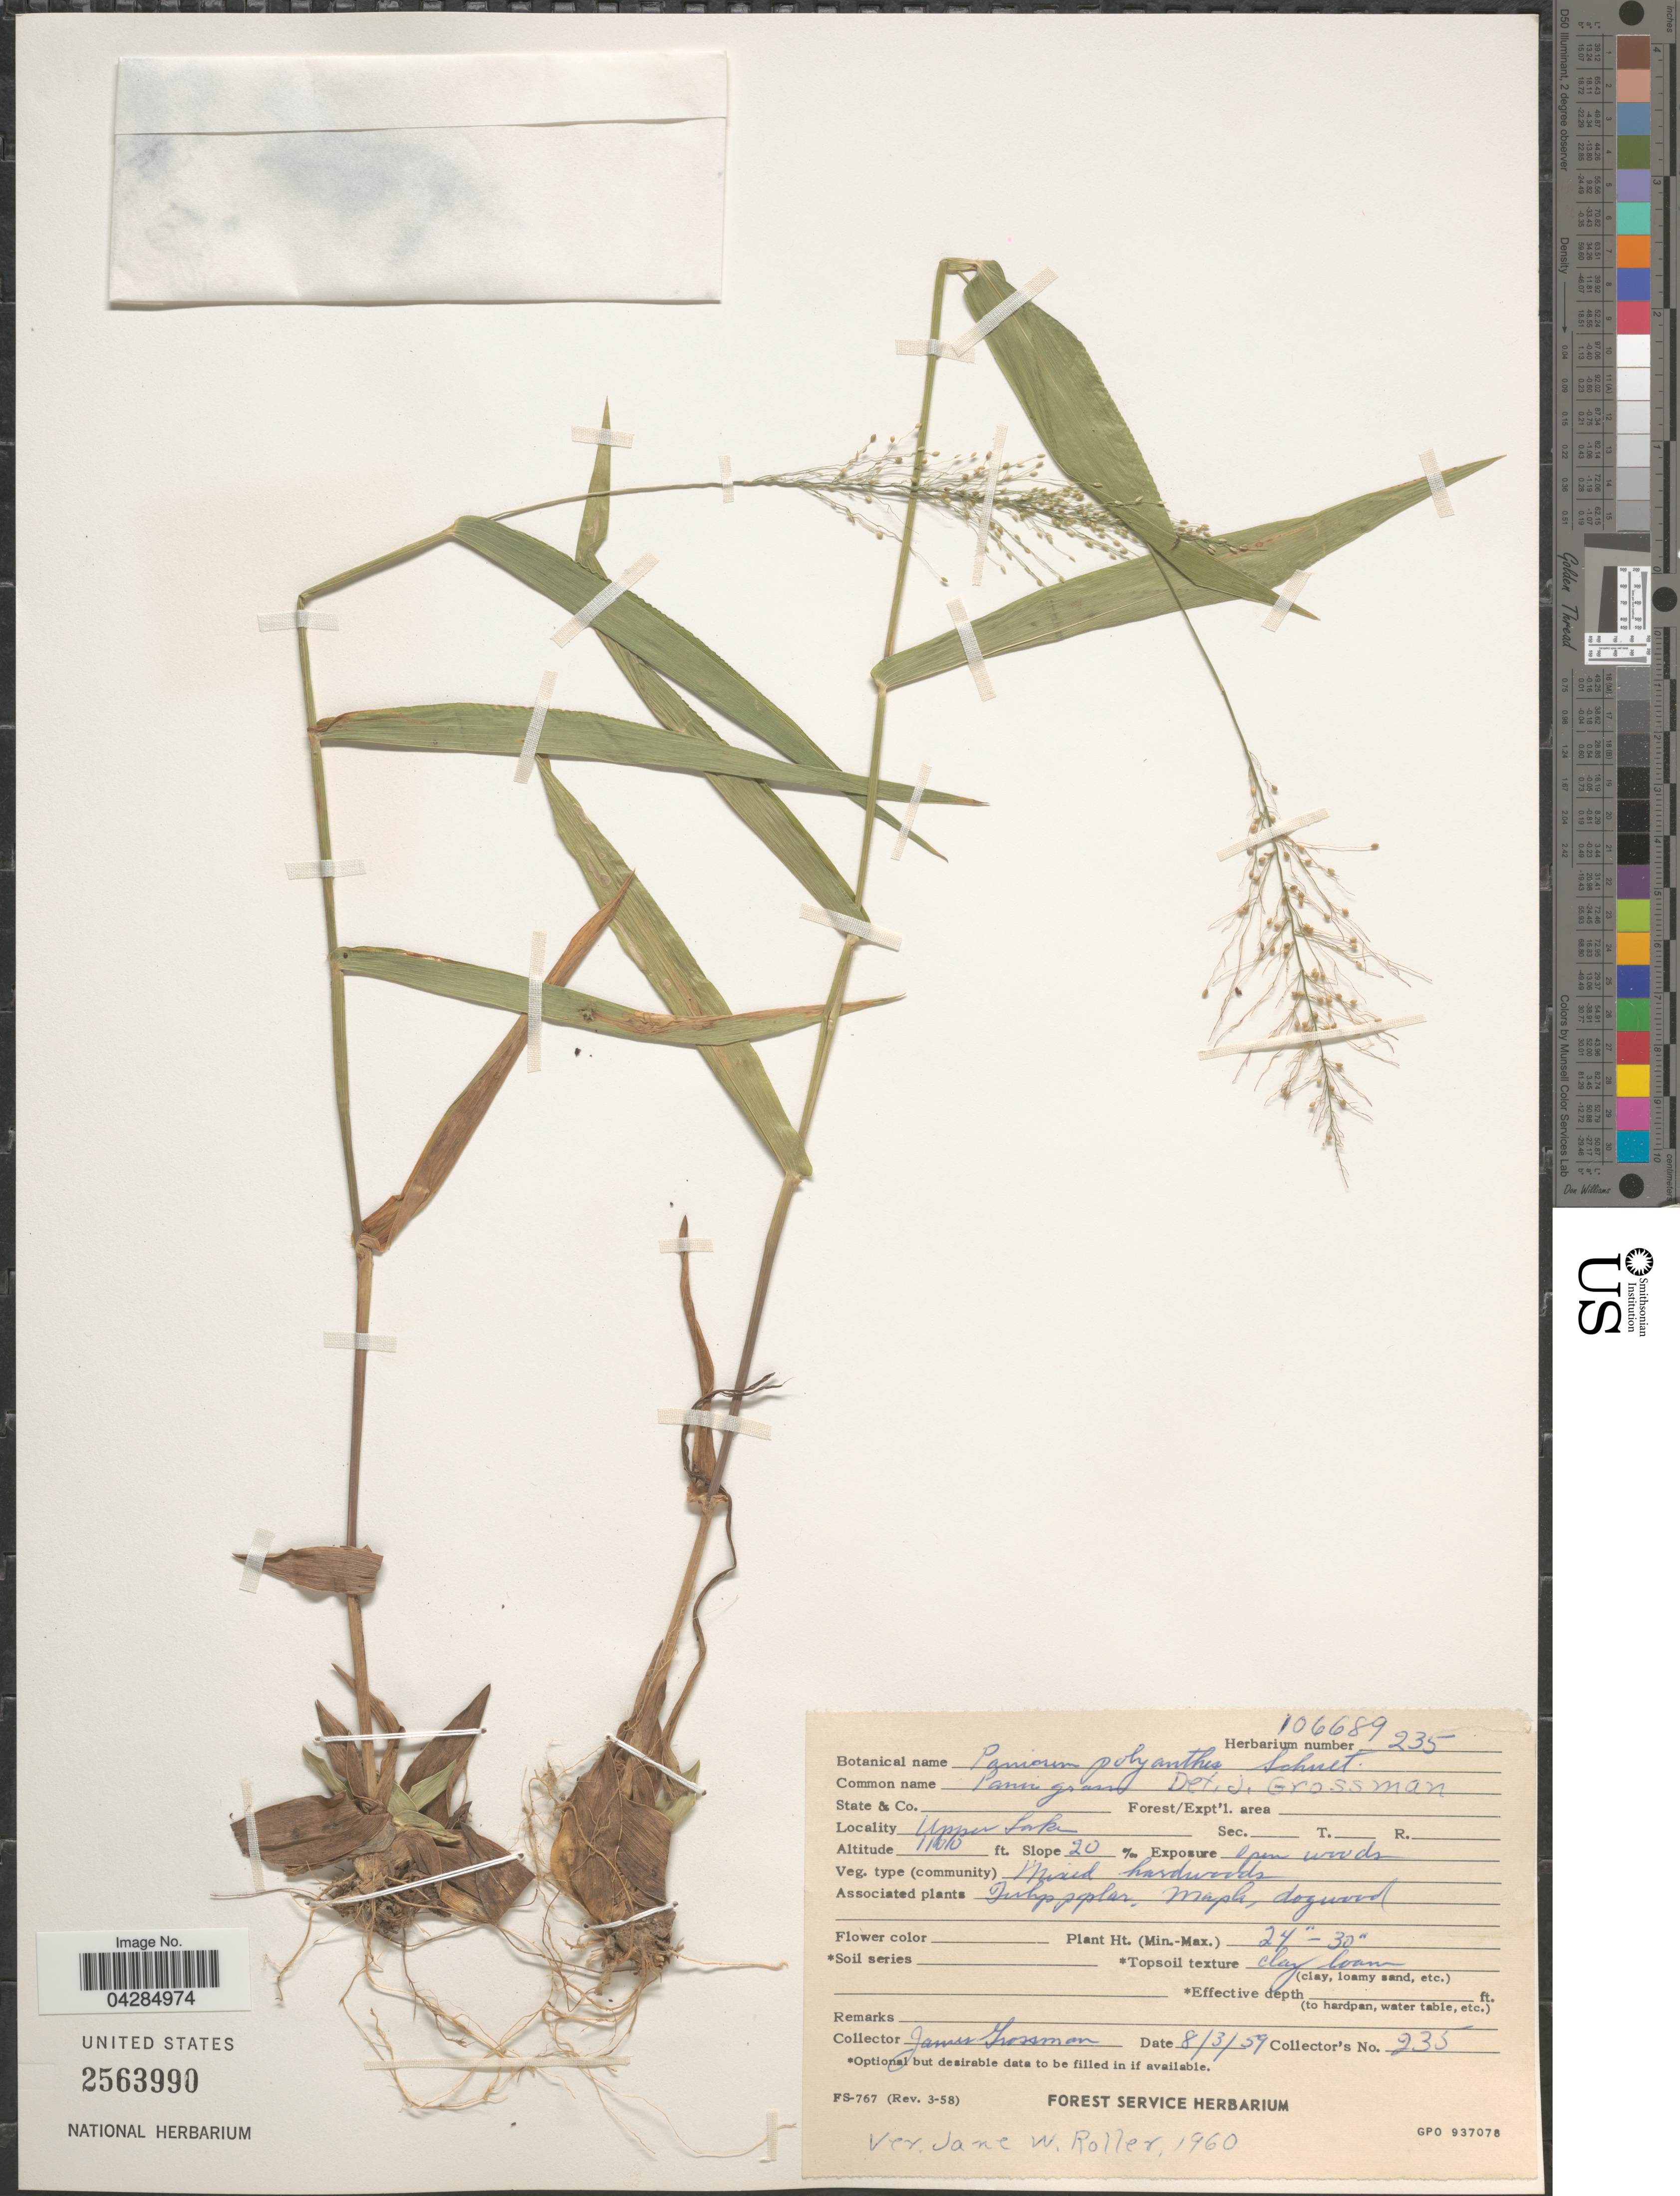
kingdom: Plantae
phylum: Tracheophyta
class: Liliopsida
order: Poales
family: Poaceae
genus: Dichanthelium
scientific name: Dichanthelium portoricense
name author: (Desv. ex Ham.) B.F. Hansen & Wunderlin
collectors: J. Grossman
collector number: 235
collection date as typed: Transcribed d/m/y: 3/8/59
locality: Upper Lake. Slope 20%.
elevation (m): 335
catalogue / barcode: US 2563990